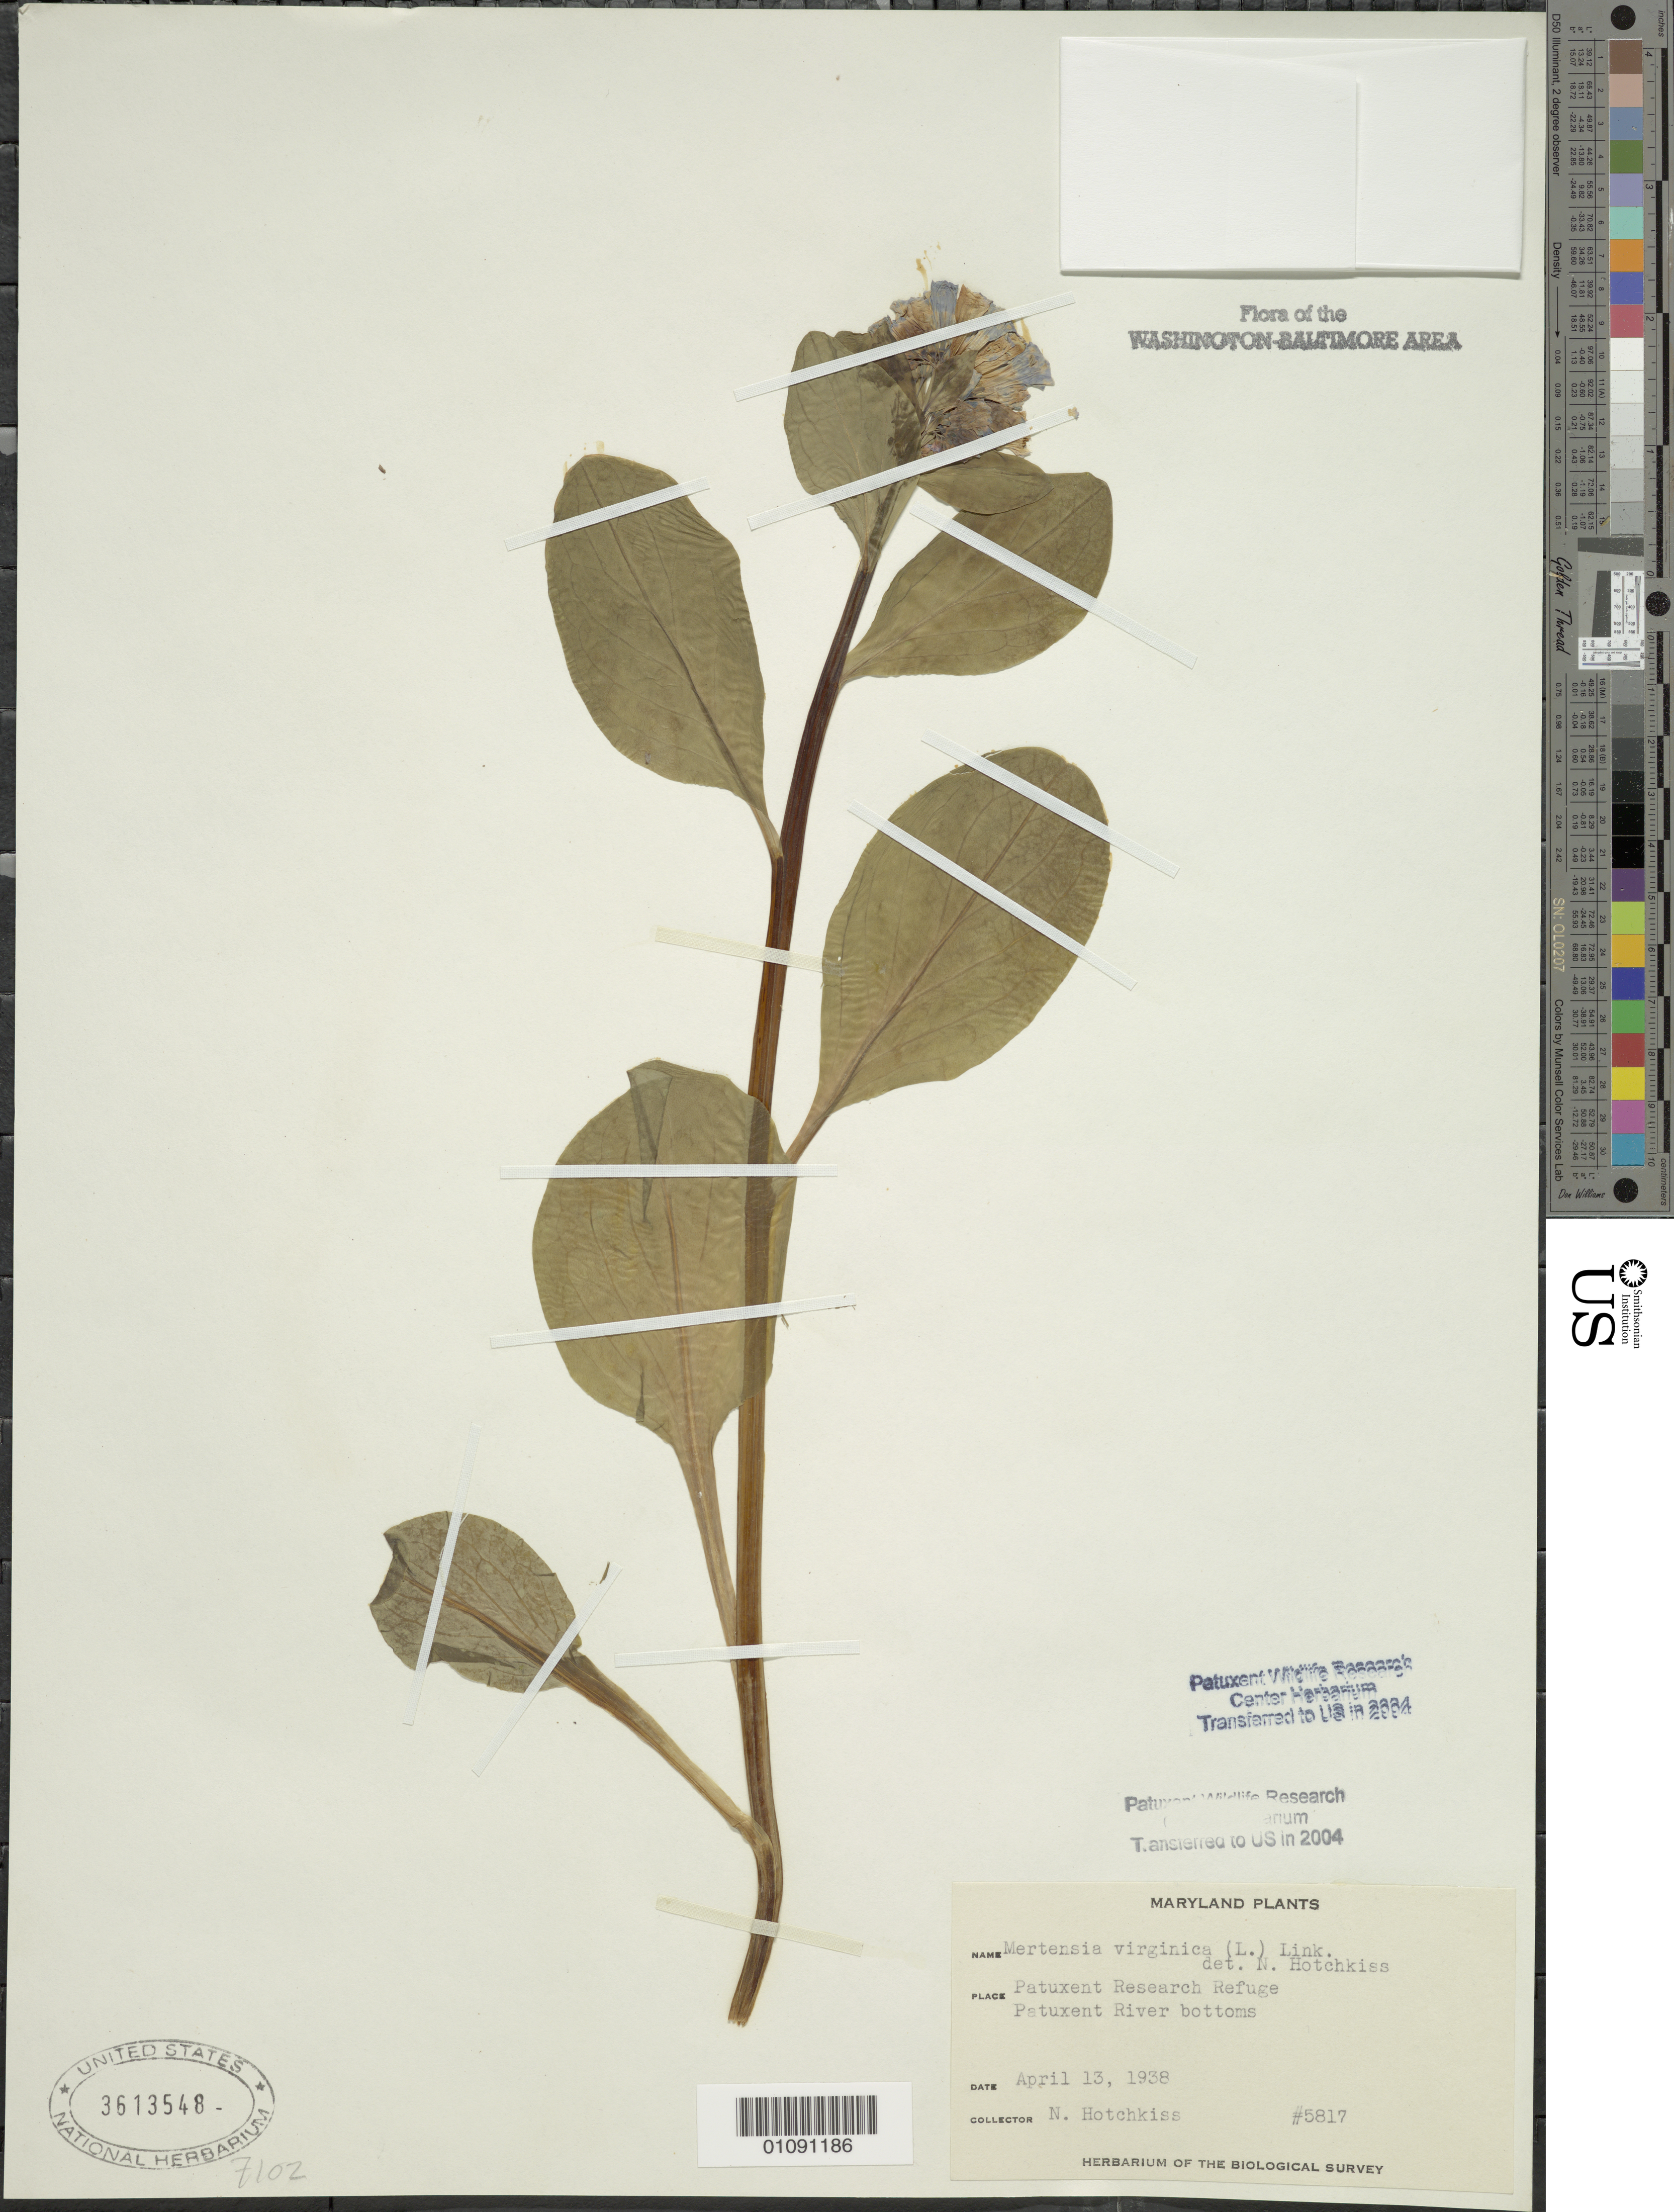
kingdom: Plantae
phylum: Tracheophyta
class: Magnoliopsida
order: Boraginales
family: Boraginaceae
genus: Mertensia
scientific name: Mertensia virginica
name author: (L.) Pers. ex Link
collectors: N. Hotchkiss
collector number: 5817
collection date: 1938-04-13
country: United States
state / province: Maryland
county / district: Prince George's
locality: Patuxent Wildlife Refuge.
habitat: Patuxent River bottoms.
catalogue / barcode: US 3613548